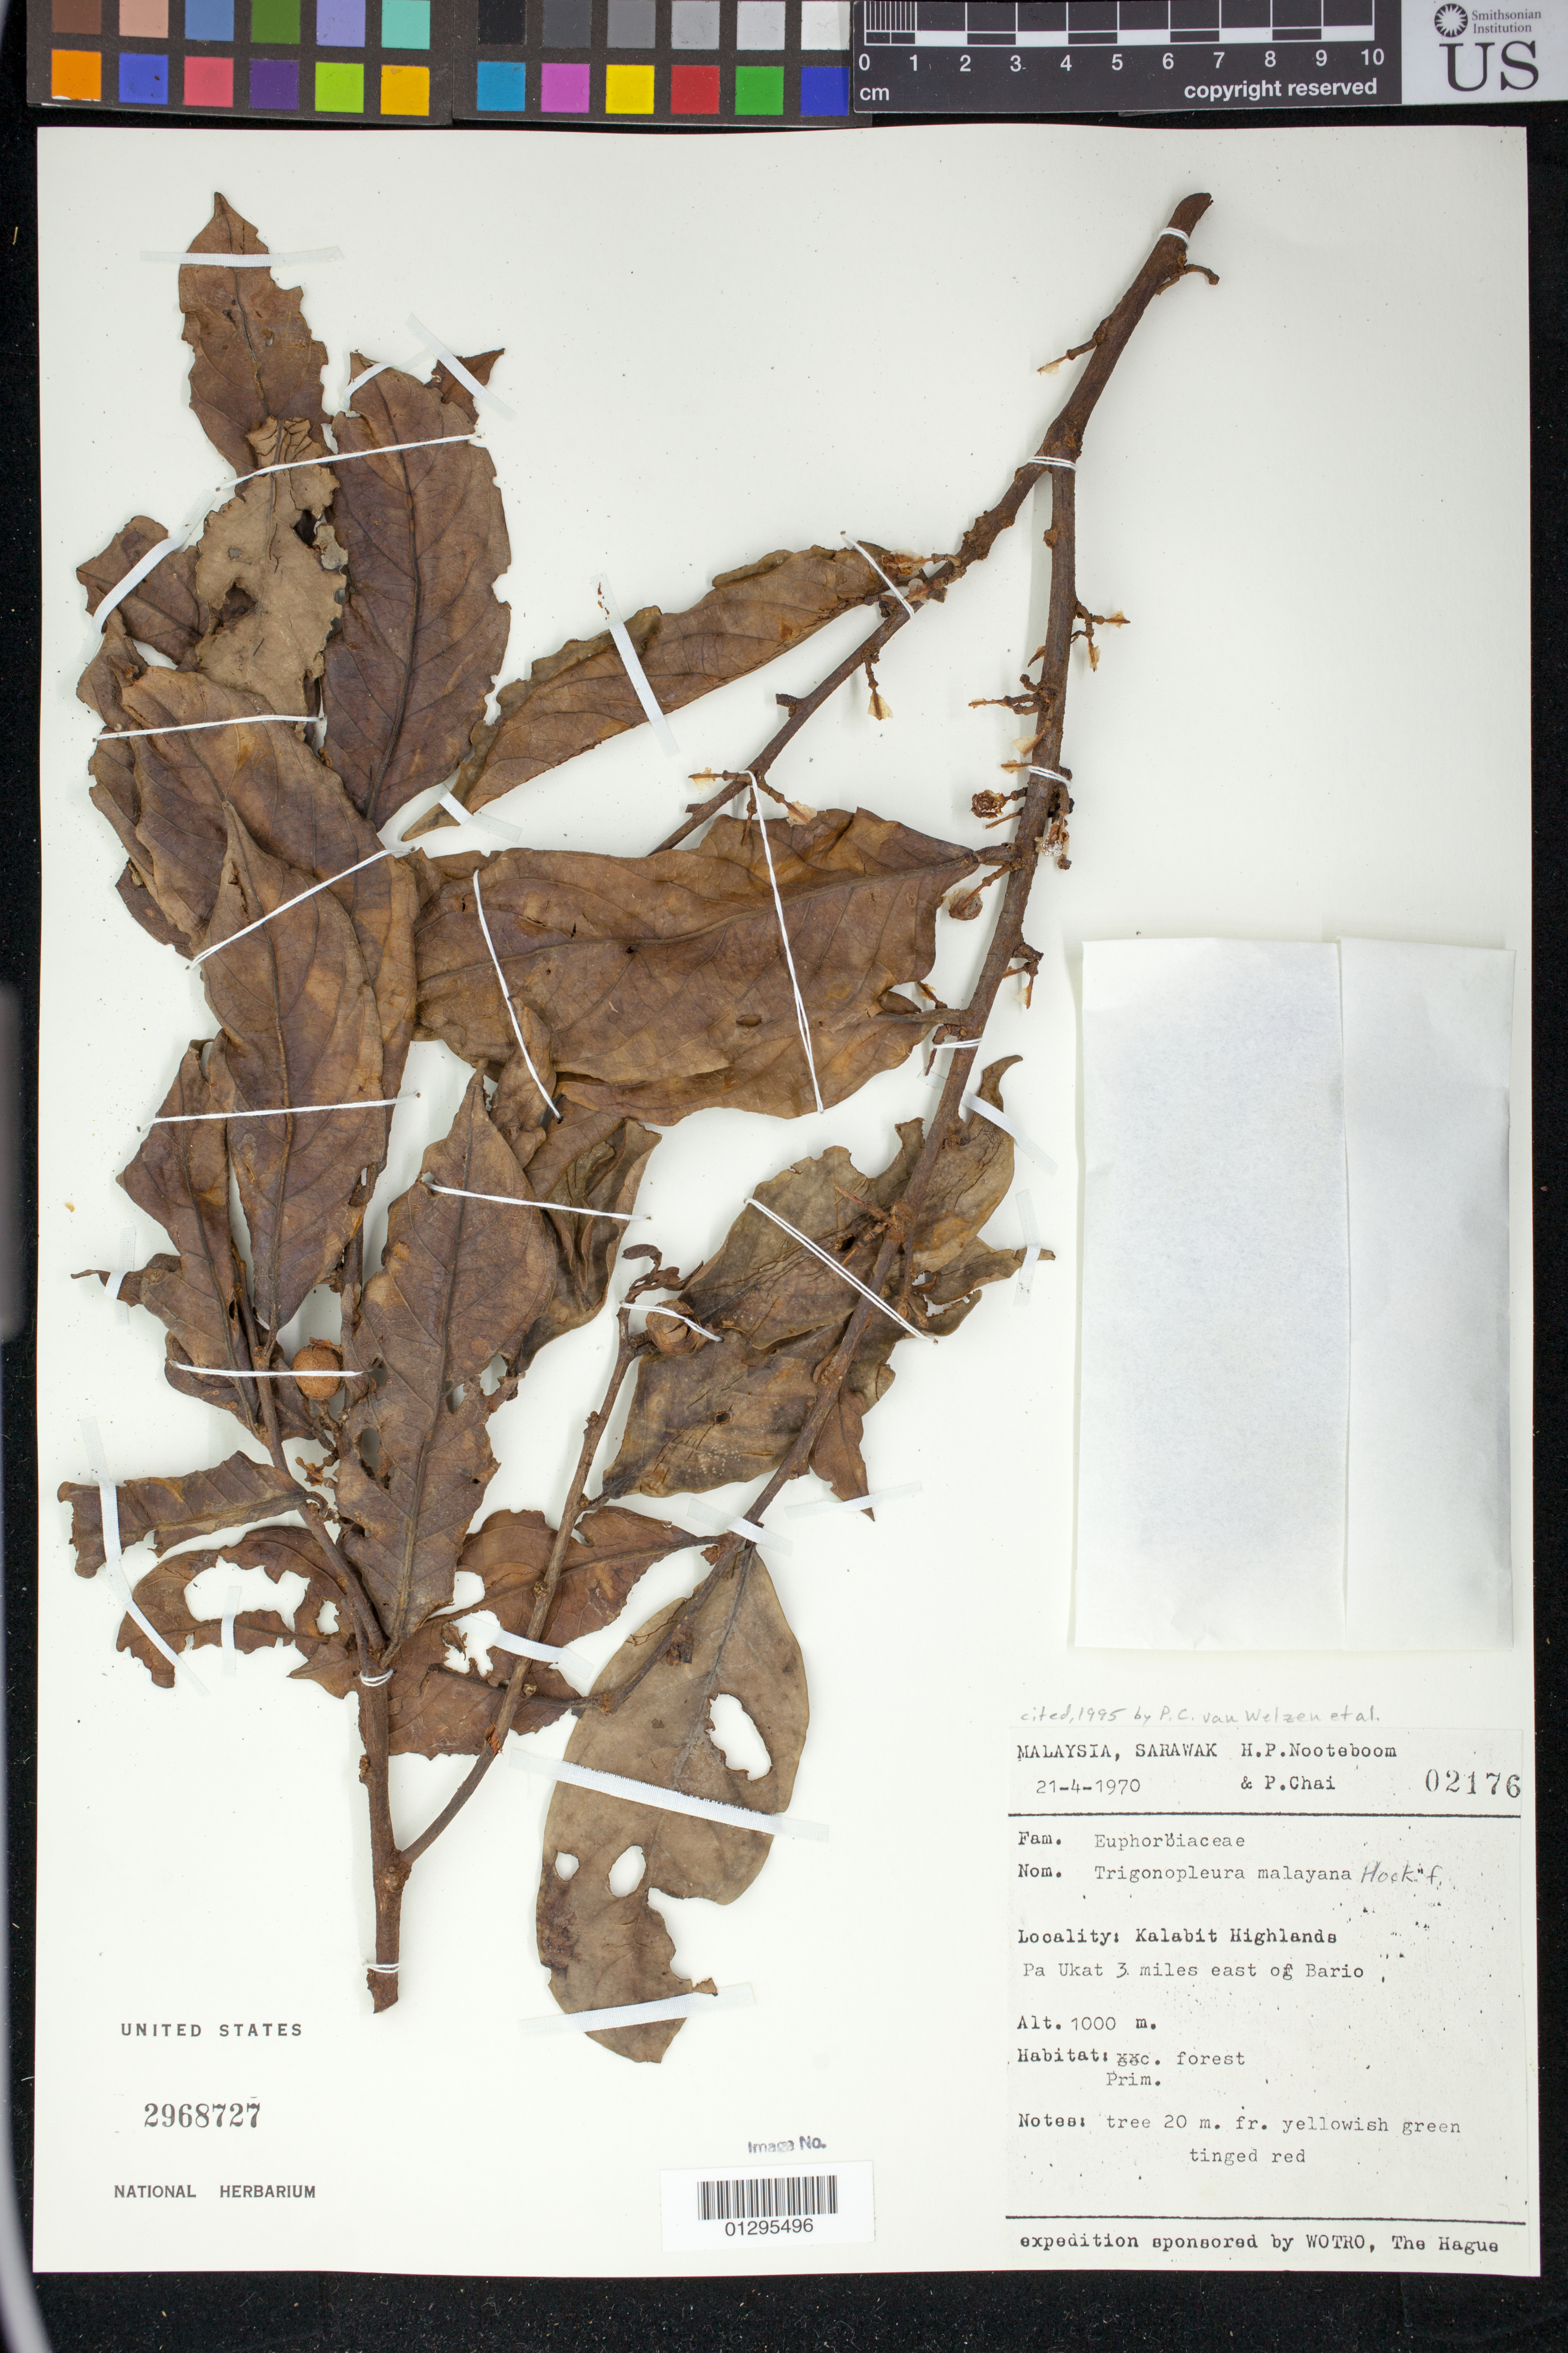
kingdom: Plantae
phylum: Tracheophyta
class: Magnoliopsida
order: Malpighiales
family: Peraceae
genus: Trigonopleura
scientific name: Trigonopleura malayana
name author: Hook. f.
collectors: H. P. Nooteboom & P. Chai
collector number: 02176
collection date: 1970-04-21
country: Malaysia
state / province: Sarawak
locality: Kalabit Highlands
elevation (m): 1000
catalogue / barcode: US 2968727